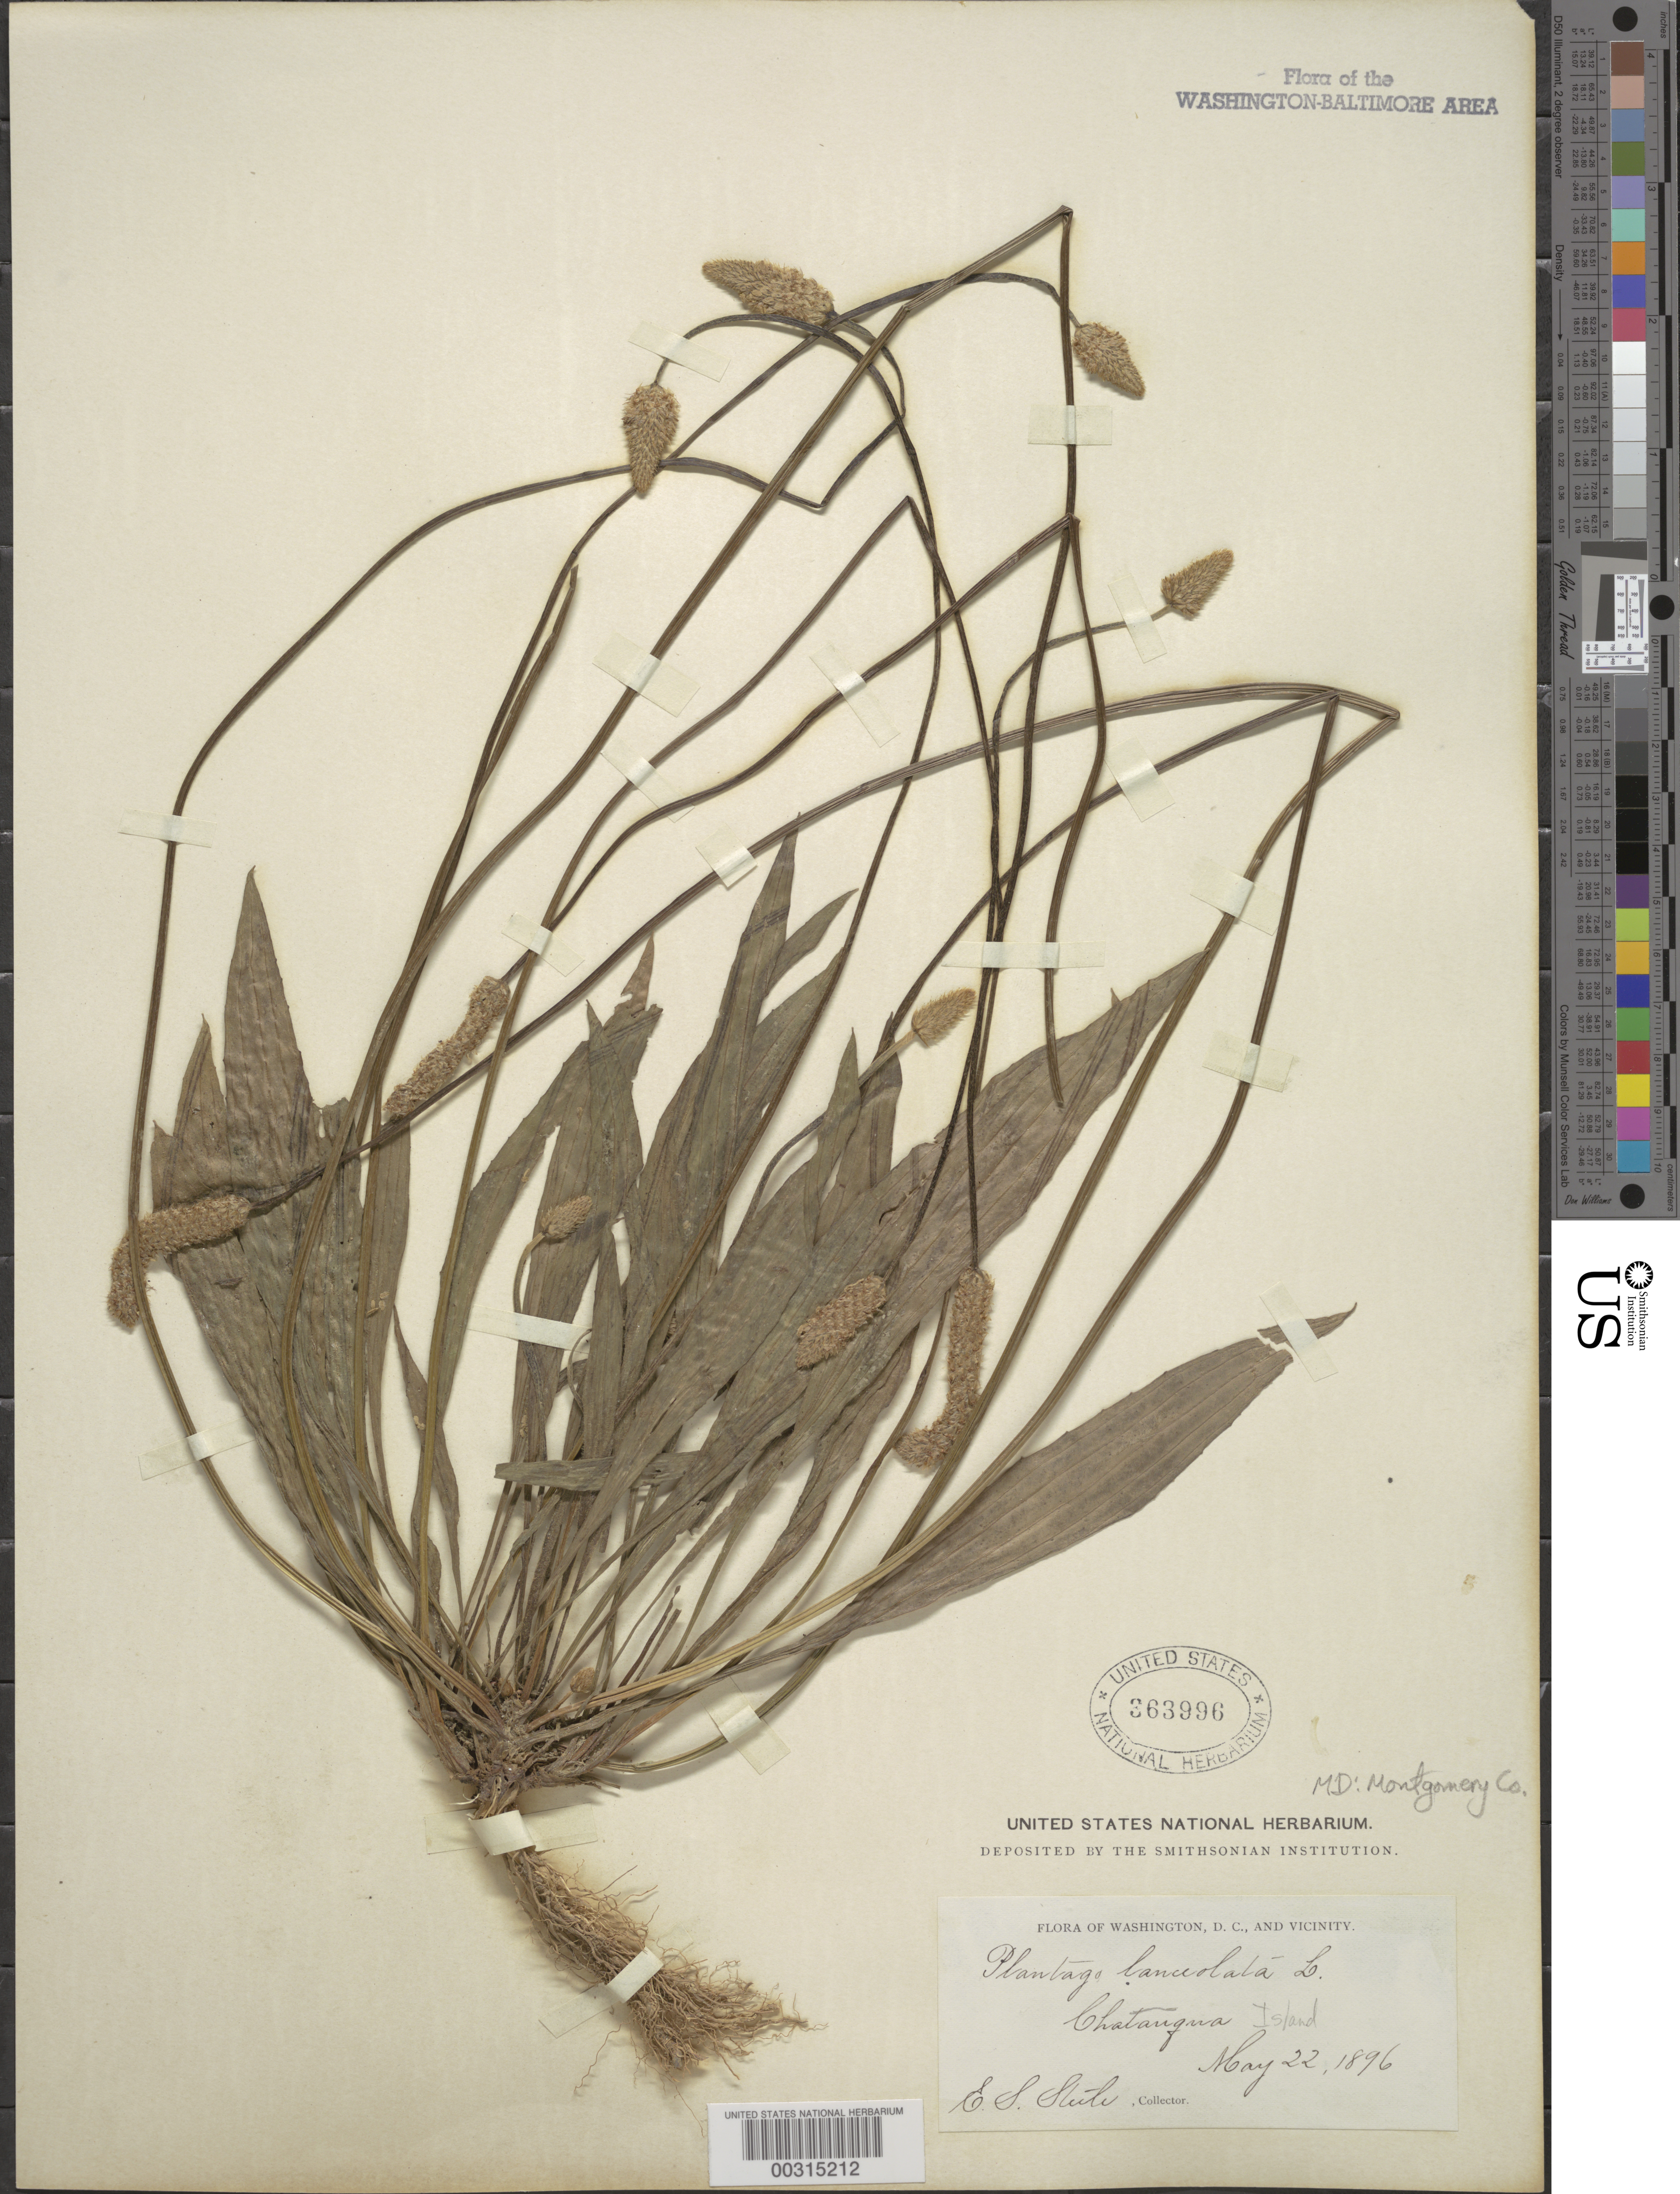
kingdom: Plantae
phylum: Tracheophyta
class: Magnoliopsida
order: Lamiales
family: Plantaginaceae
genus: Plantago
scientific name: Plantago lanceolata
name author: L.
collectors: E. Steele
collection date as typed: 22 May 1896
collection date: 1896-05-22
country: United States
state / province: Maryland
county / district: Montgomery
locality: Chatauqua C. & O. Canal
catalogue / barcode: US 363996